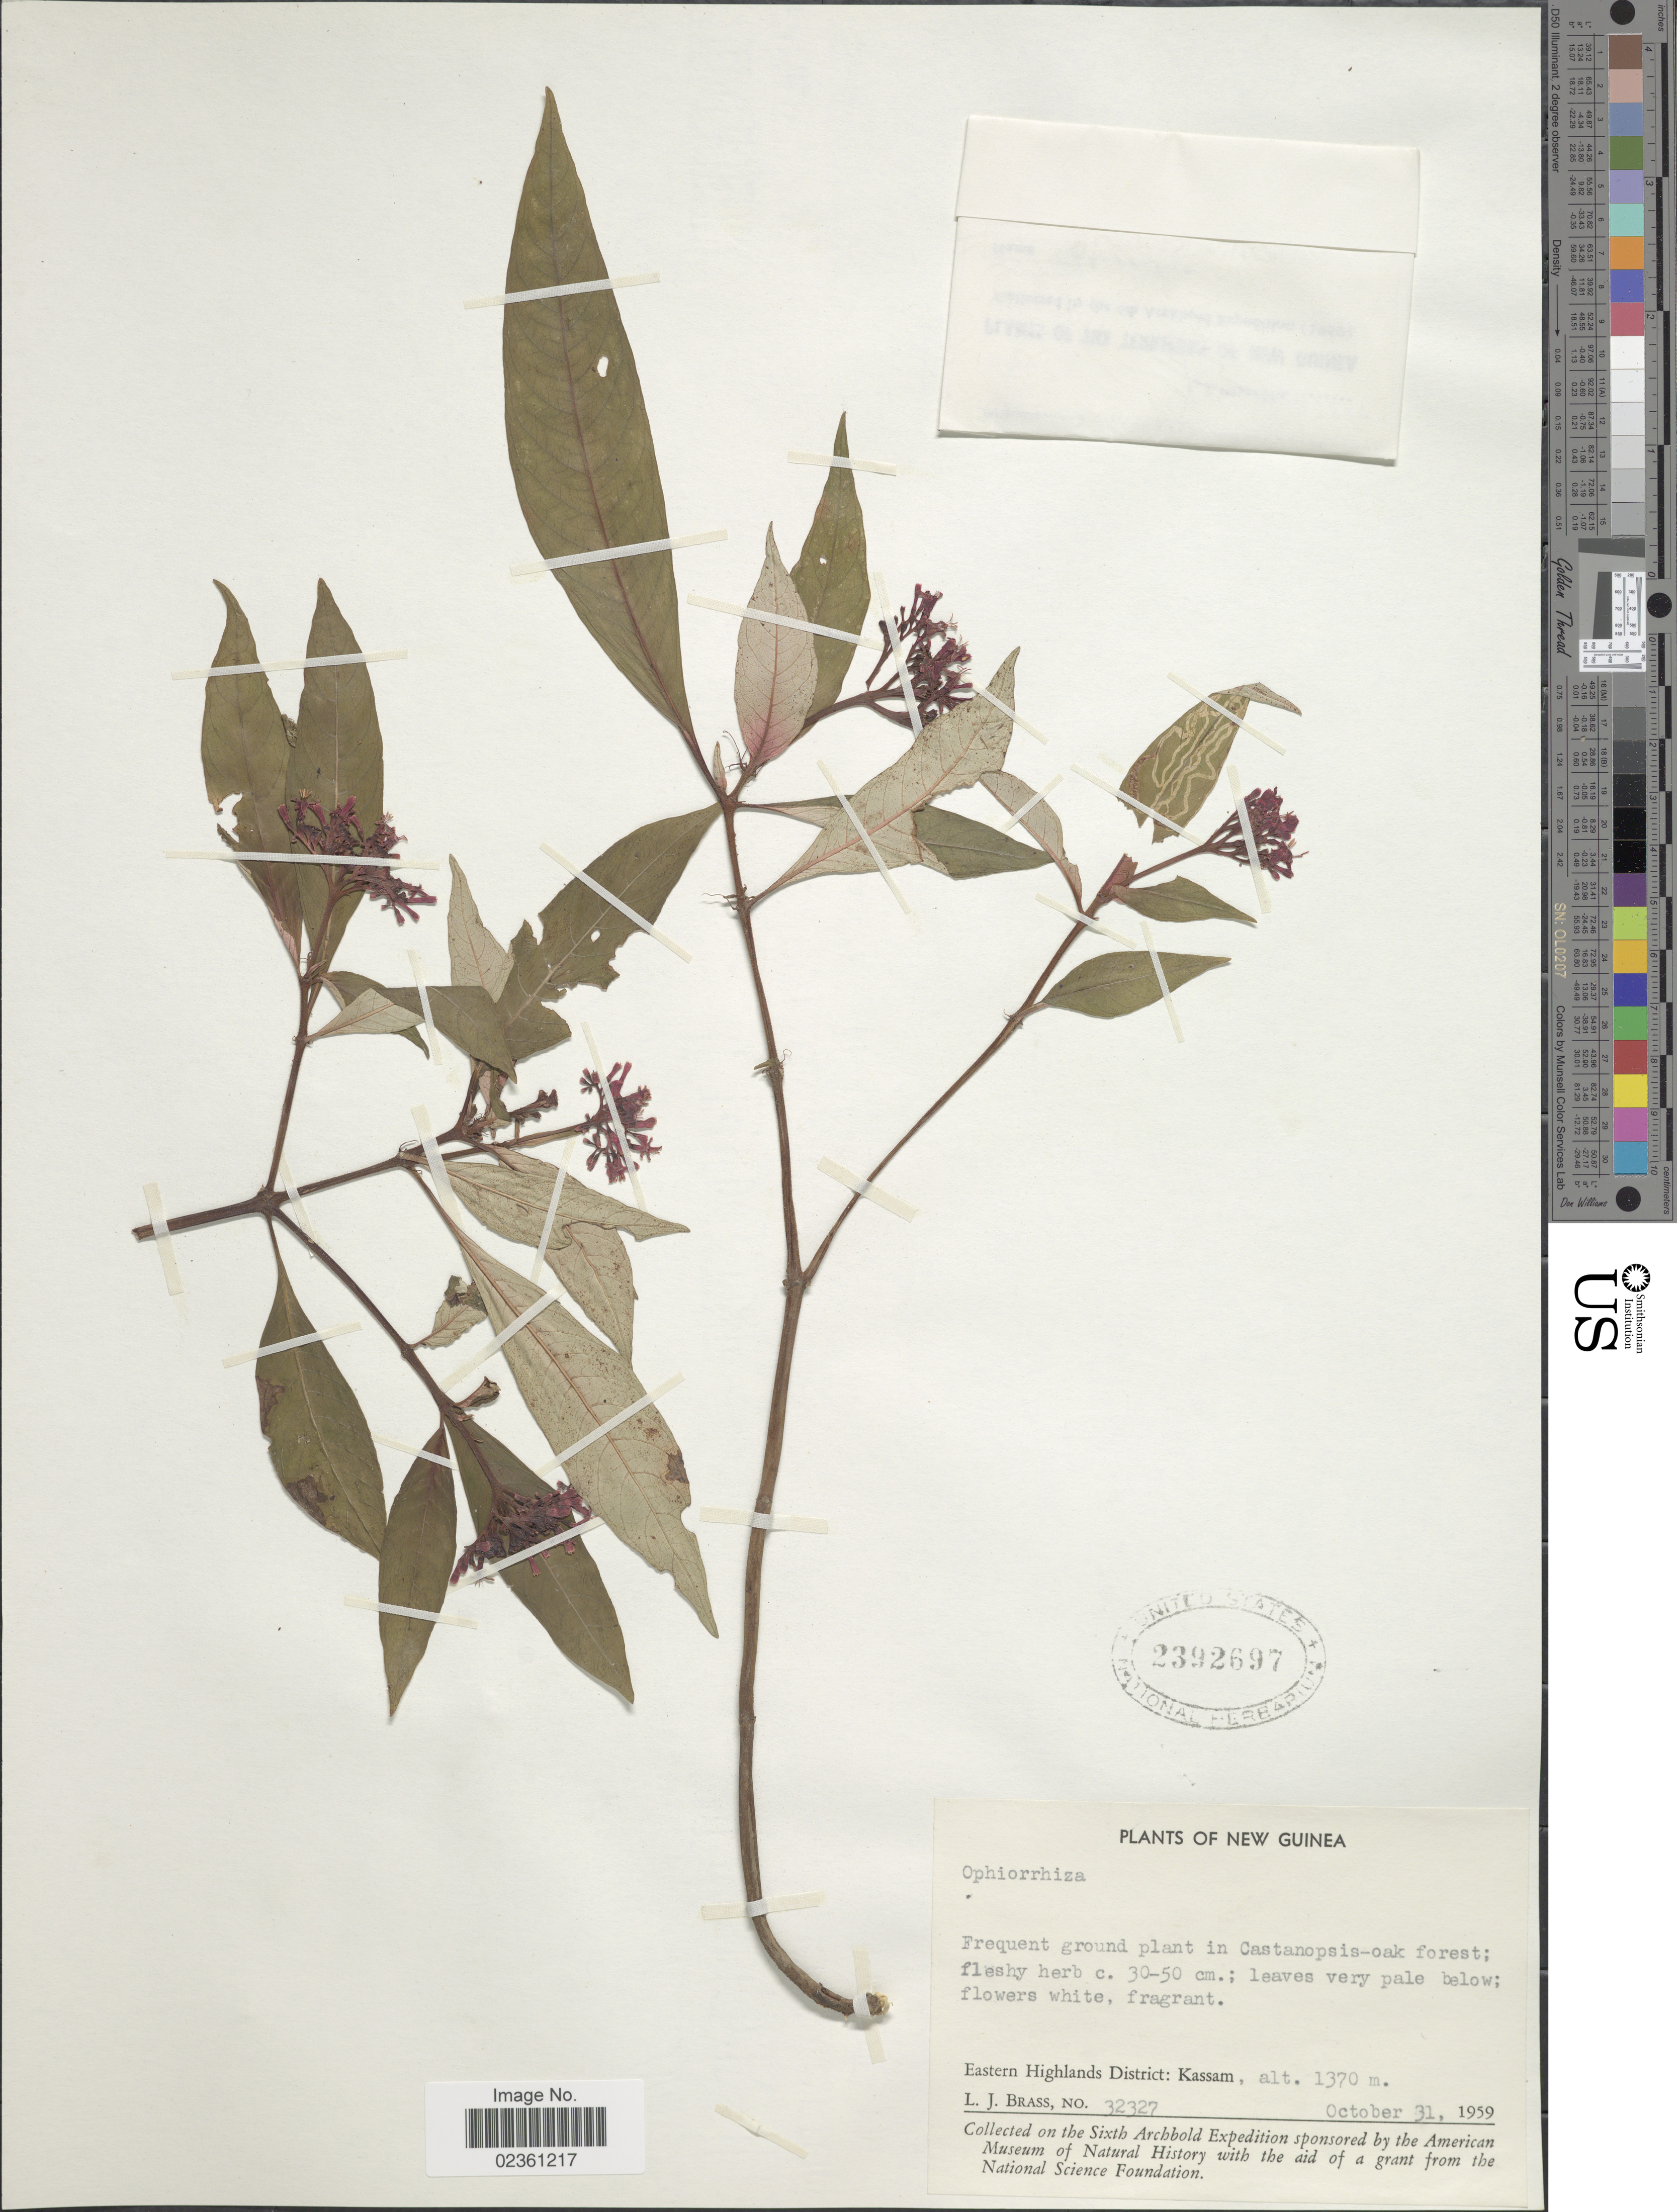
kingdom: Plantae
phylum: Tracheophyta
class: Magnoliopsida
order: Gentianales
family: Rubiaceae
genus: Ophiorrhiza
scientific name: Ophiorrhiza sp.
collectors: L. J. Brass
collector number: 32327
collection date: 1959-10-31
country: Papua New Guinea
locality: New Guinea, Frequent ground plant in Castanopsis-oak forest; Eastern Highlands District: Kassam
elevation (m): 1370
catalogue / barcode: US 2392697